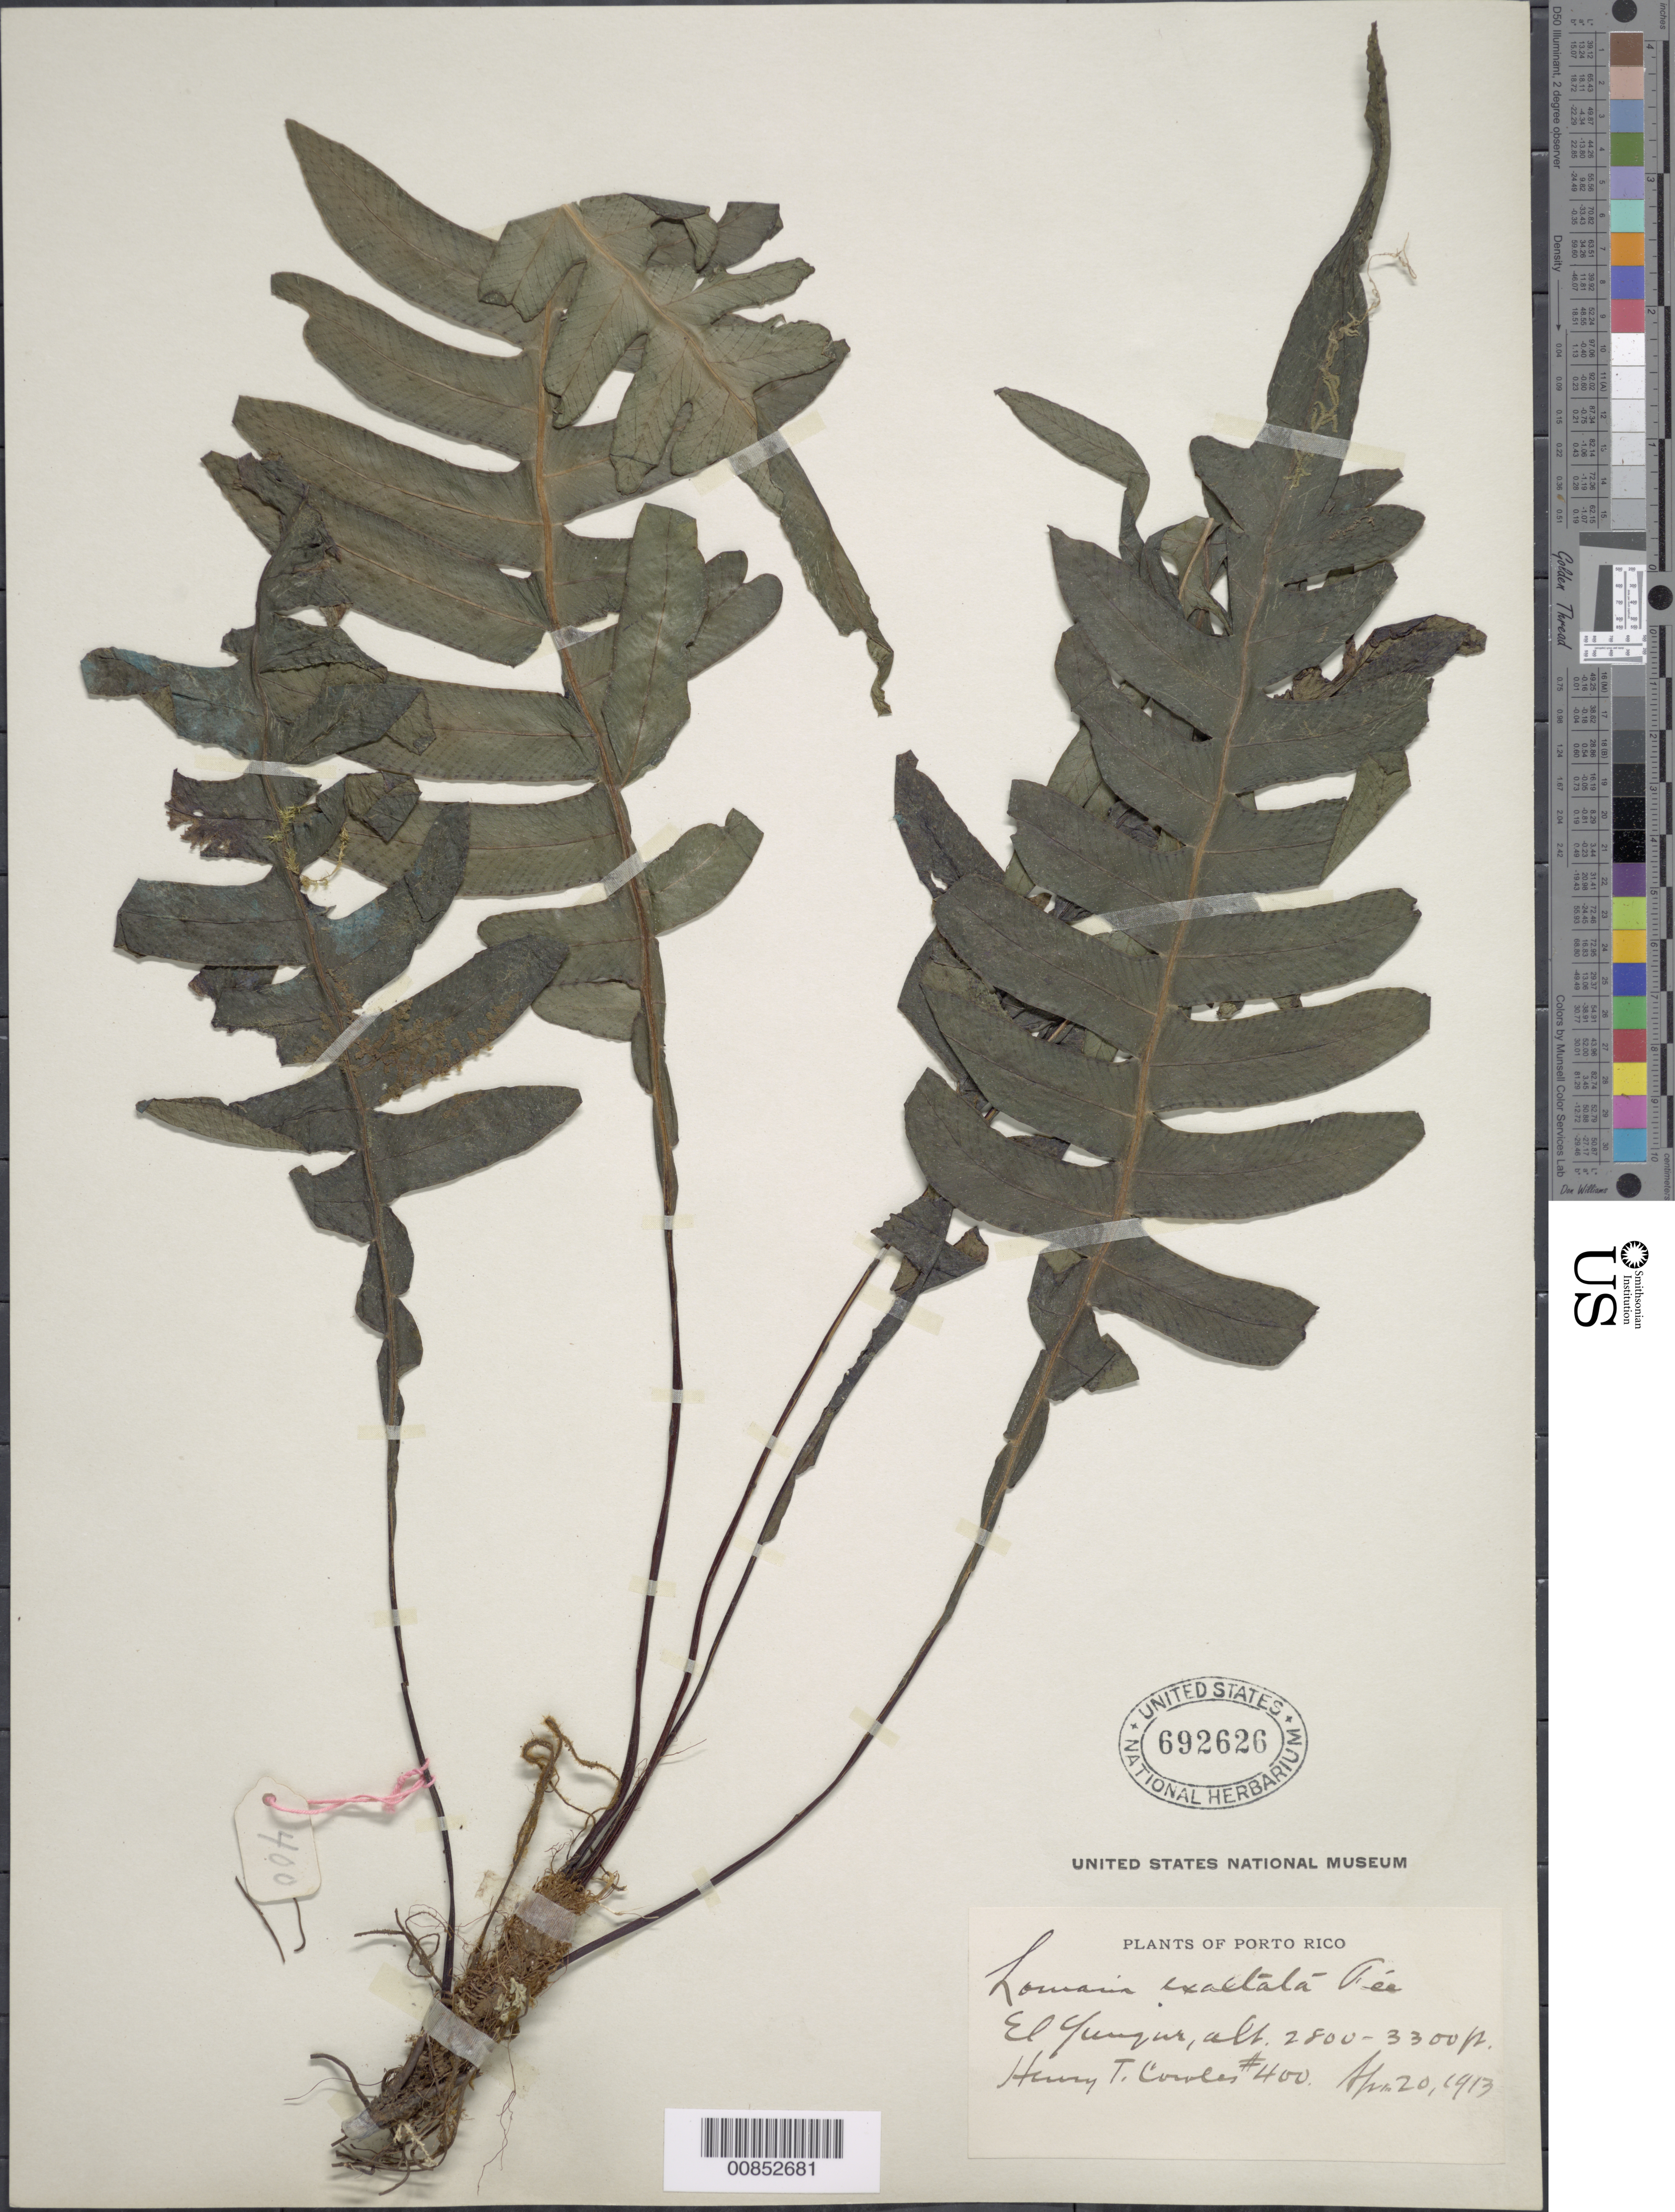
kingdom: Plantae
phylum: Tracheophyta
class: Polypodiopsida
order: Polypodiales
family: Blechnaceae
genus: Blechnum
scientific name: Blechnum exaltatum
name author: (Fée) Duek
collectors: H. Cowles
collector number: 400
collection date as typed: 20 Apr 1913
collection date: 1913-04-20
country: Puerto Rico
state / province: Río Grande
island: Puerto Rico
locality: El Yunque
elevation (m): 853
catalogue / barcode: US 692626